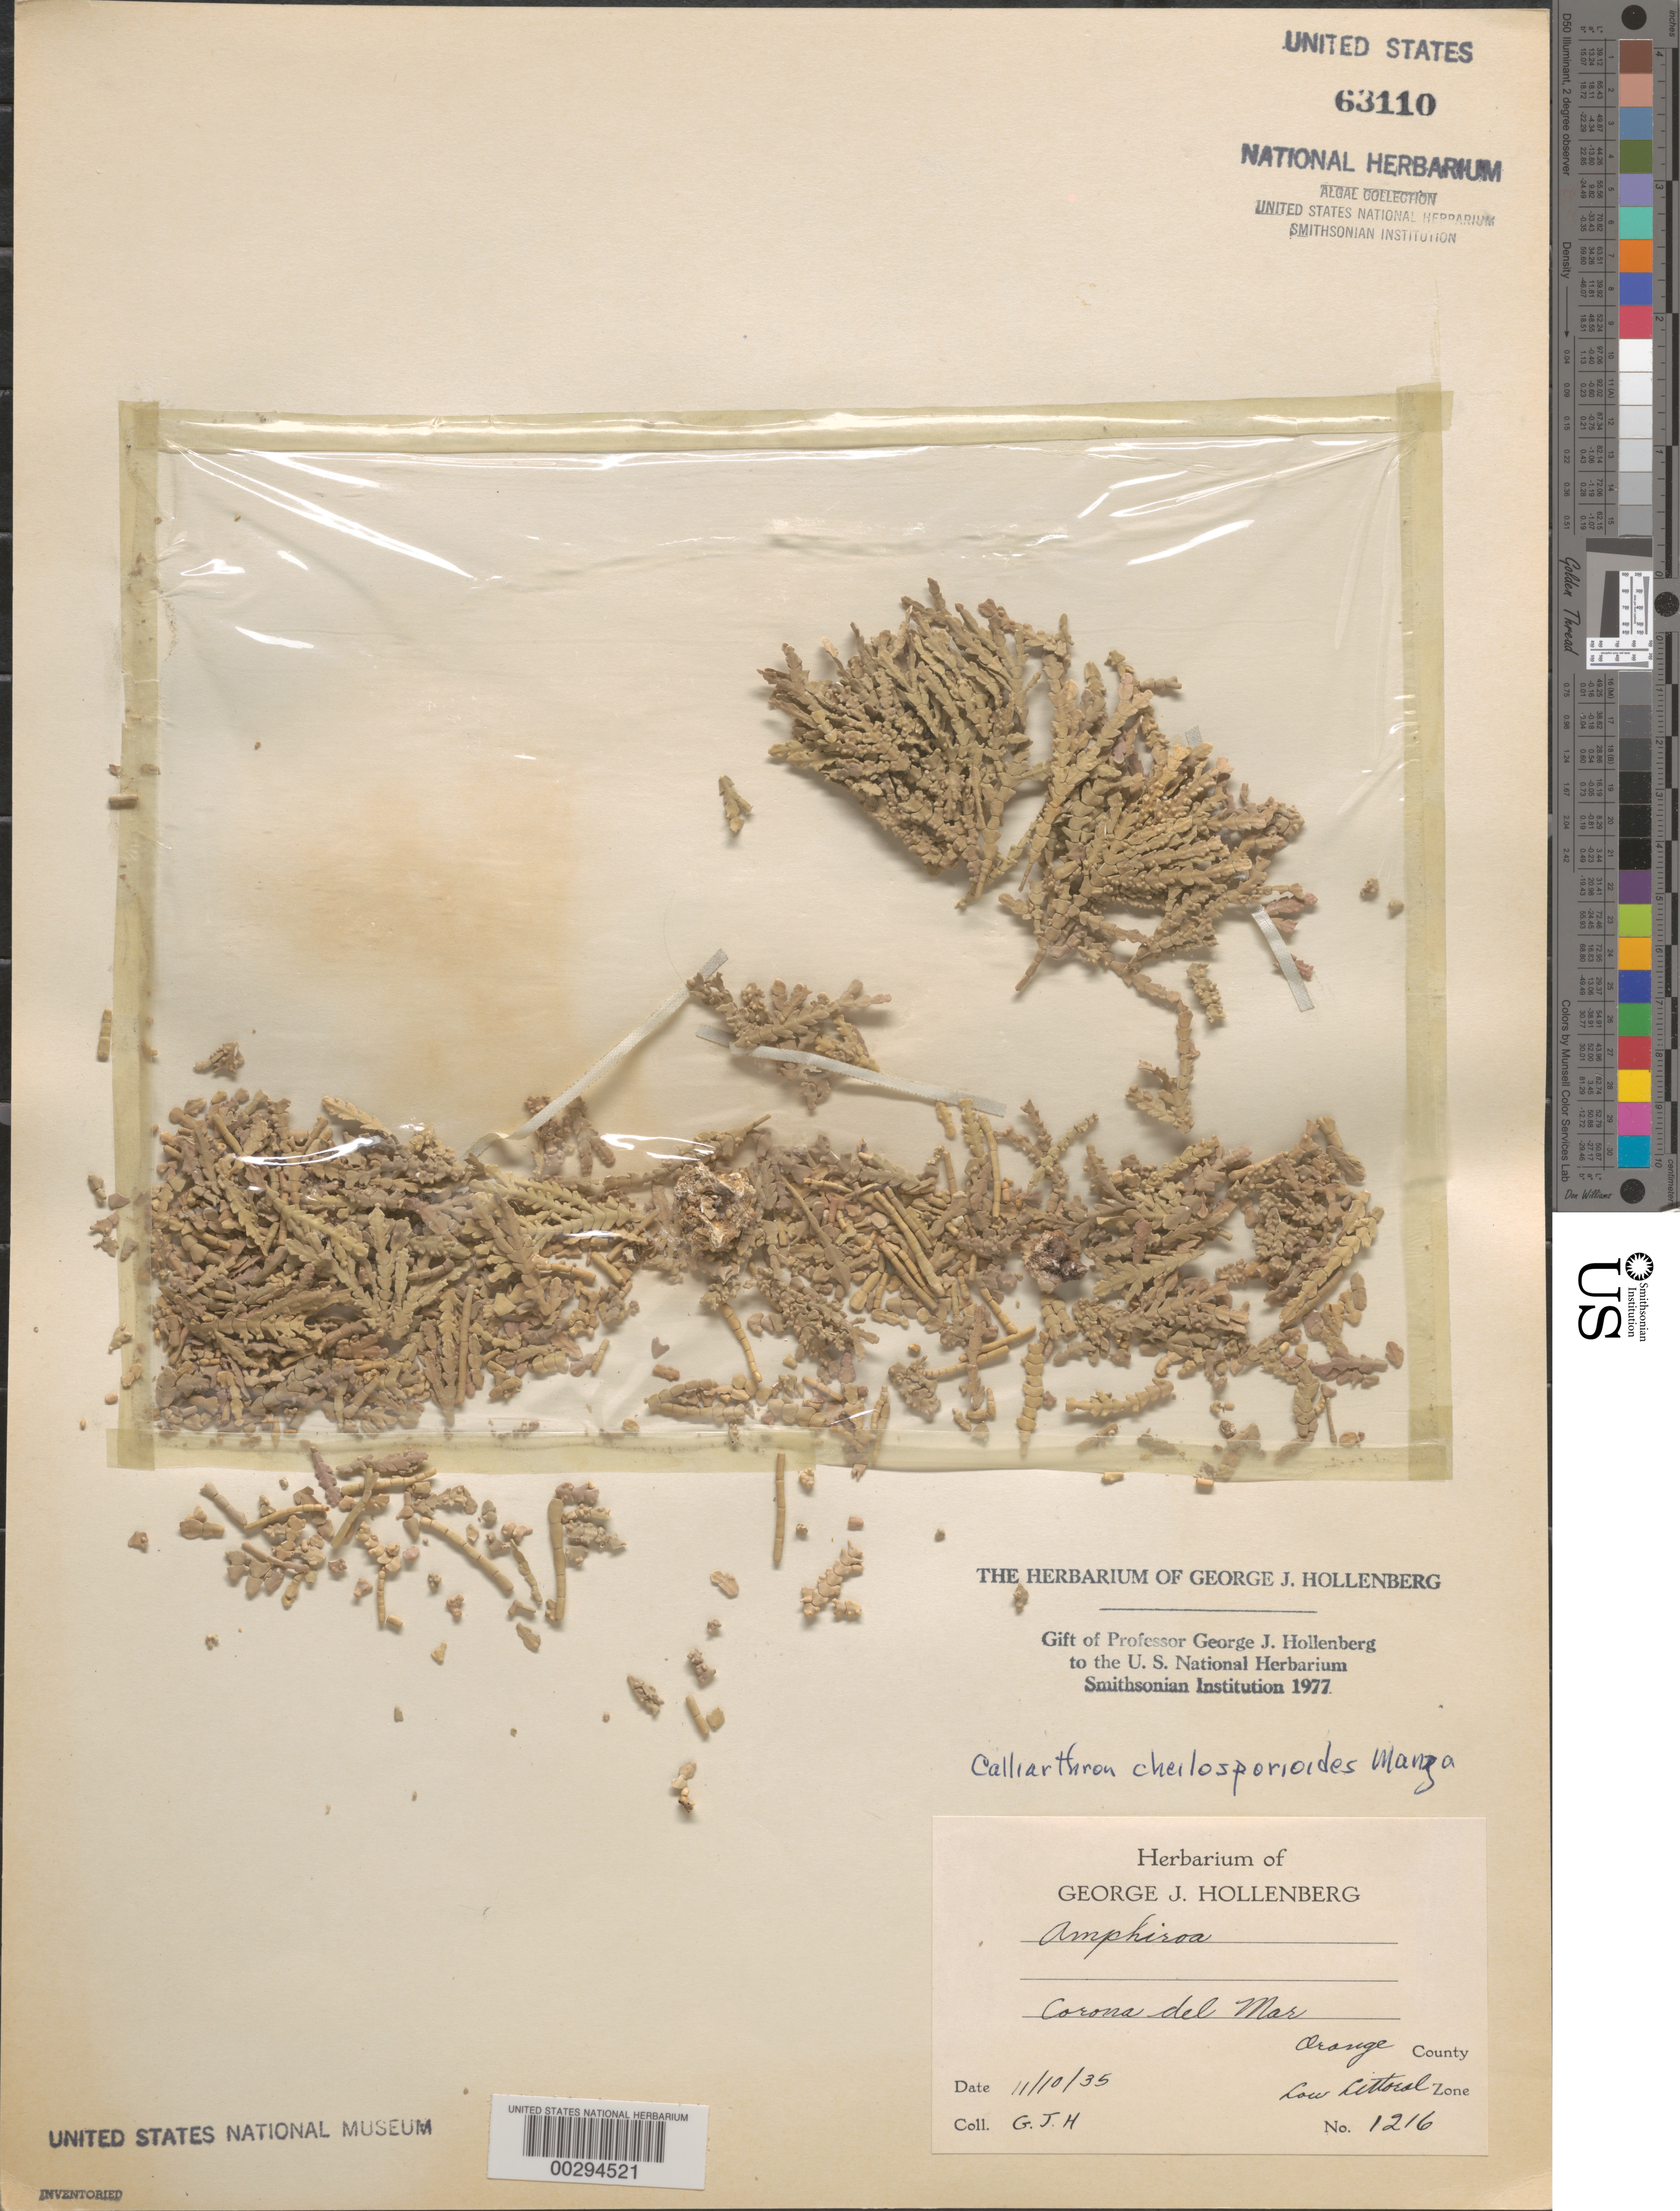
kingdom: Plantae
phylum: Rhodophyta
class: Florideophyceae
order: Corallinales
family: Corallinaceae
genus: Calliarthron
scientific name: Calliarthron cheilosporioides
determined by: Hollenberg, George J.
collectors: G. Hollenberg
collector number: GJH 1216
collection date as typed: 10 Nov 1935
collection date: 1935-11-10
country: United States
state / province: California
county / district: Orange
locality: Corona del Mar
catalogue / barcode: US 63110